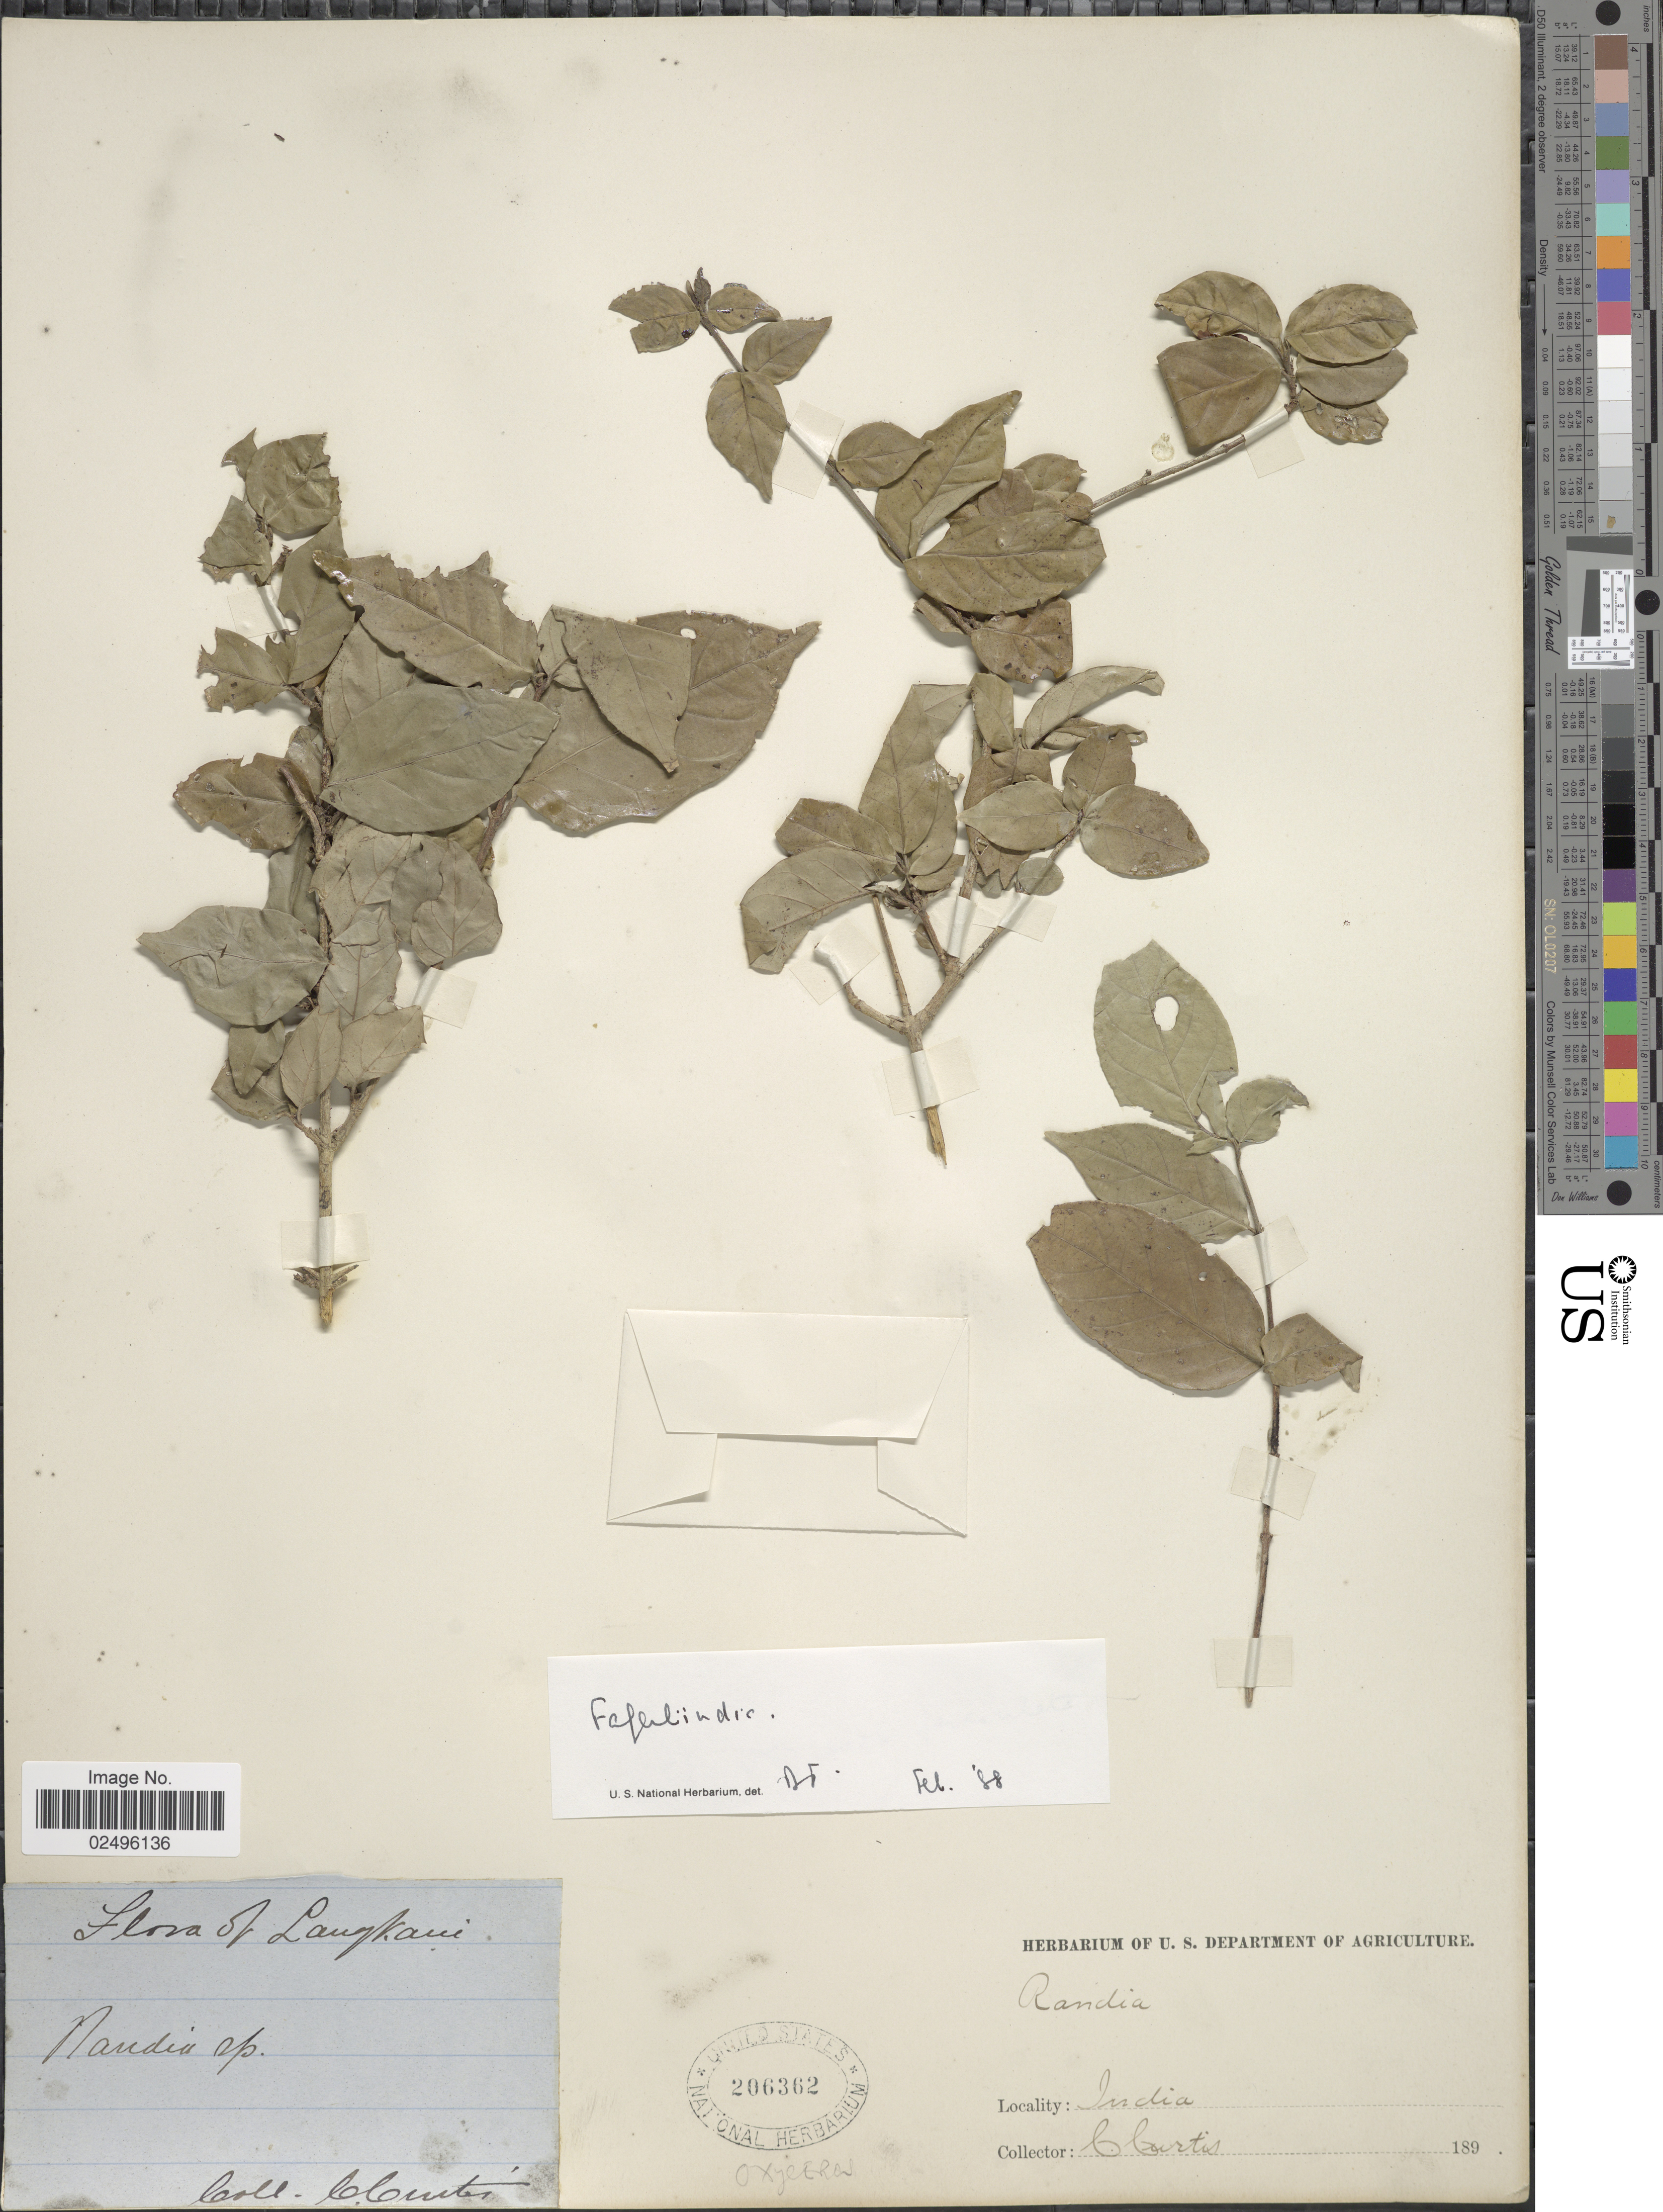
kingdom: Plantae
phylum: Tracheophyta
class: Magnoliopsida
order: Gentianales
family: Rubiaceae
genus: Fagerlindia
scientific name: Fagerlindia sp.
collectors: C. Curtis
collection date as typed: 189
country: Malaysia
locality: Langkani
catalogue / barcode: US 206362